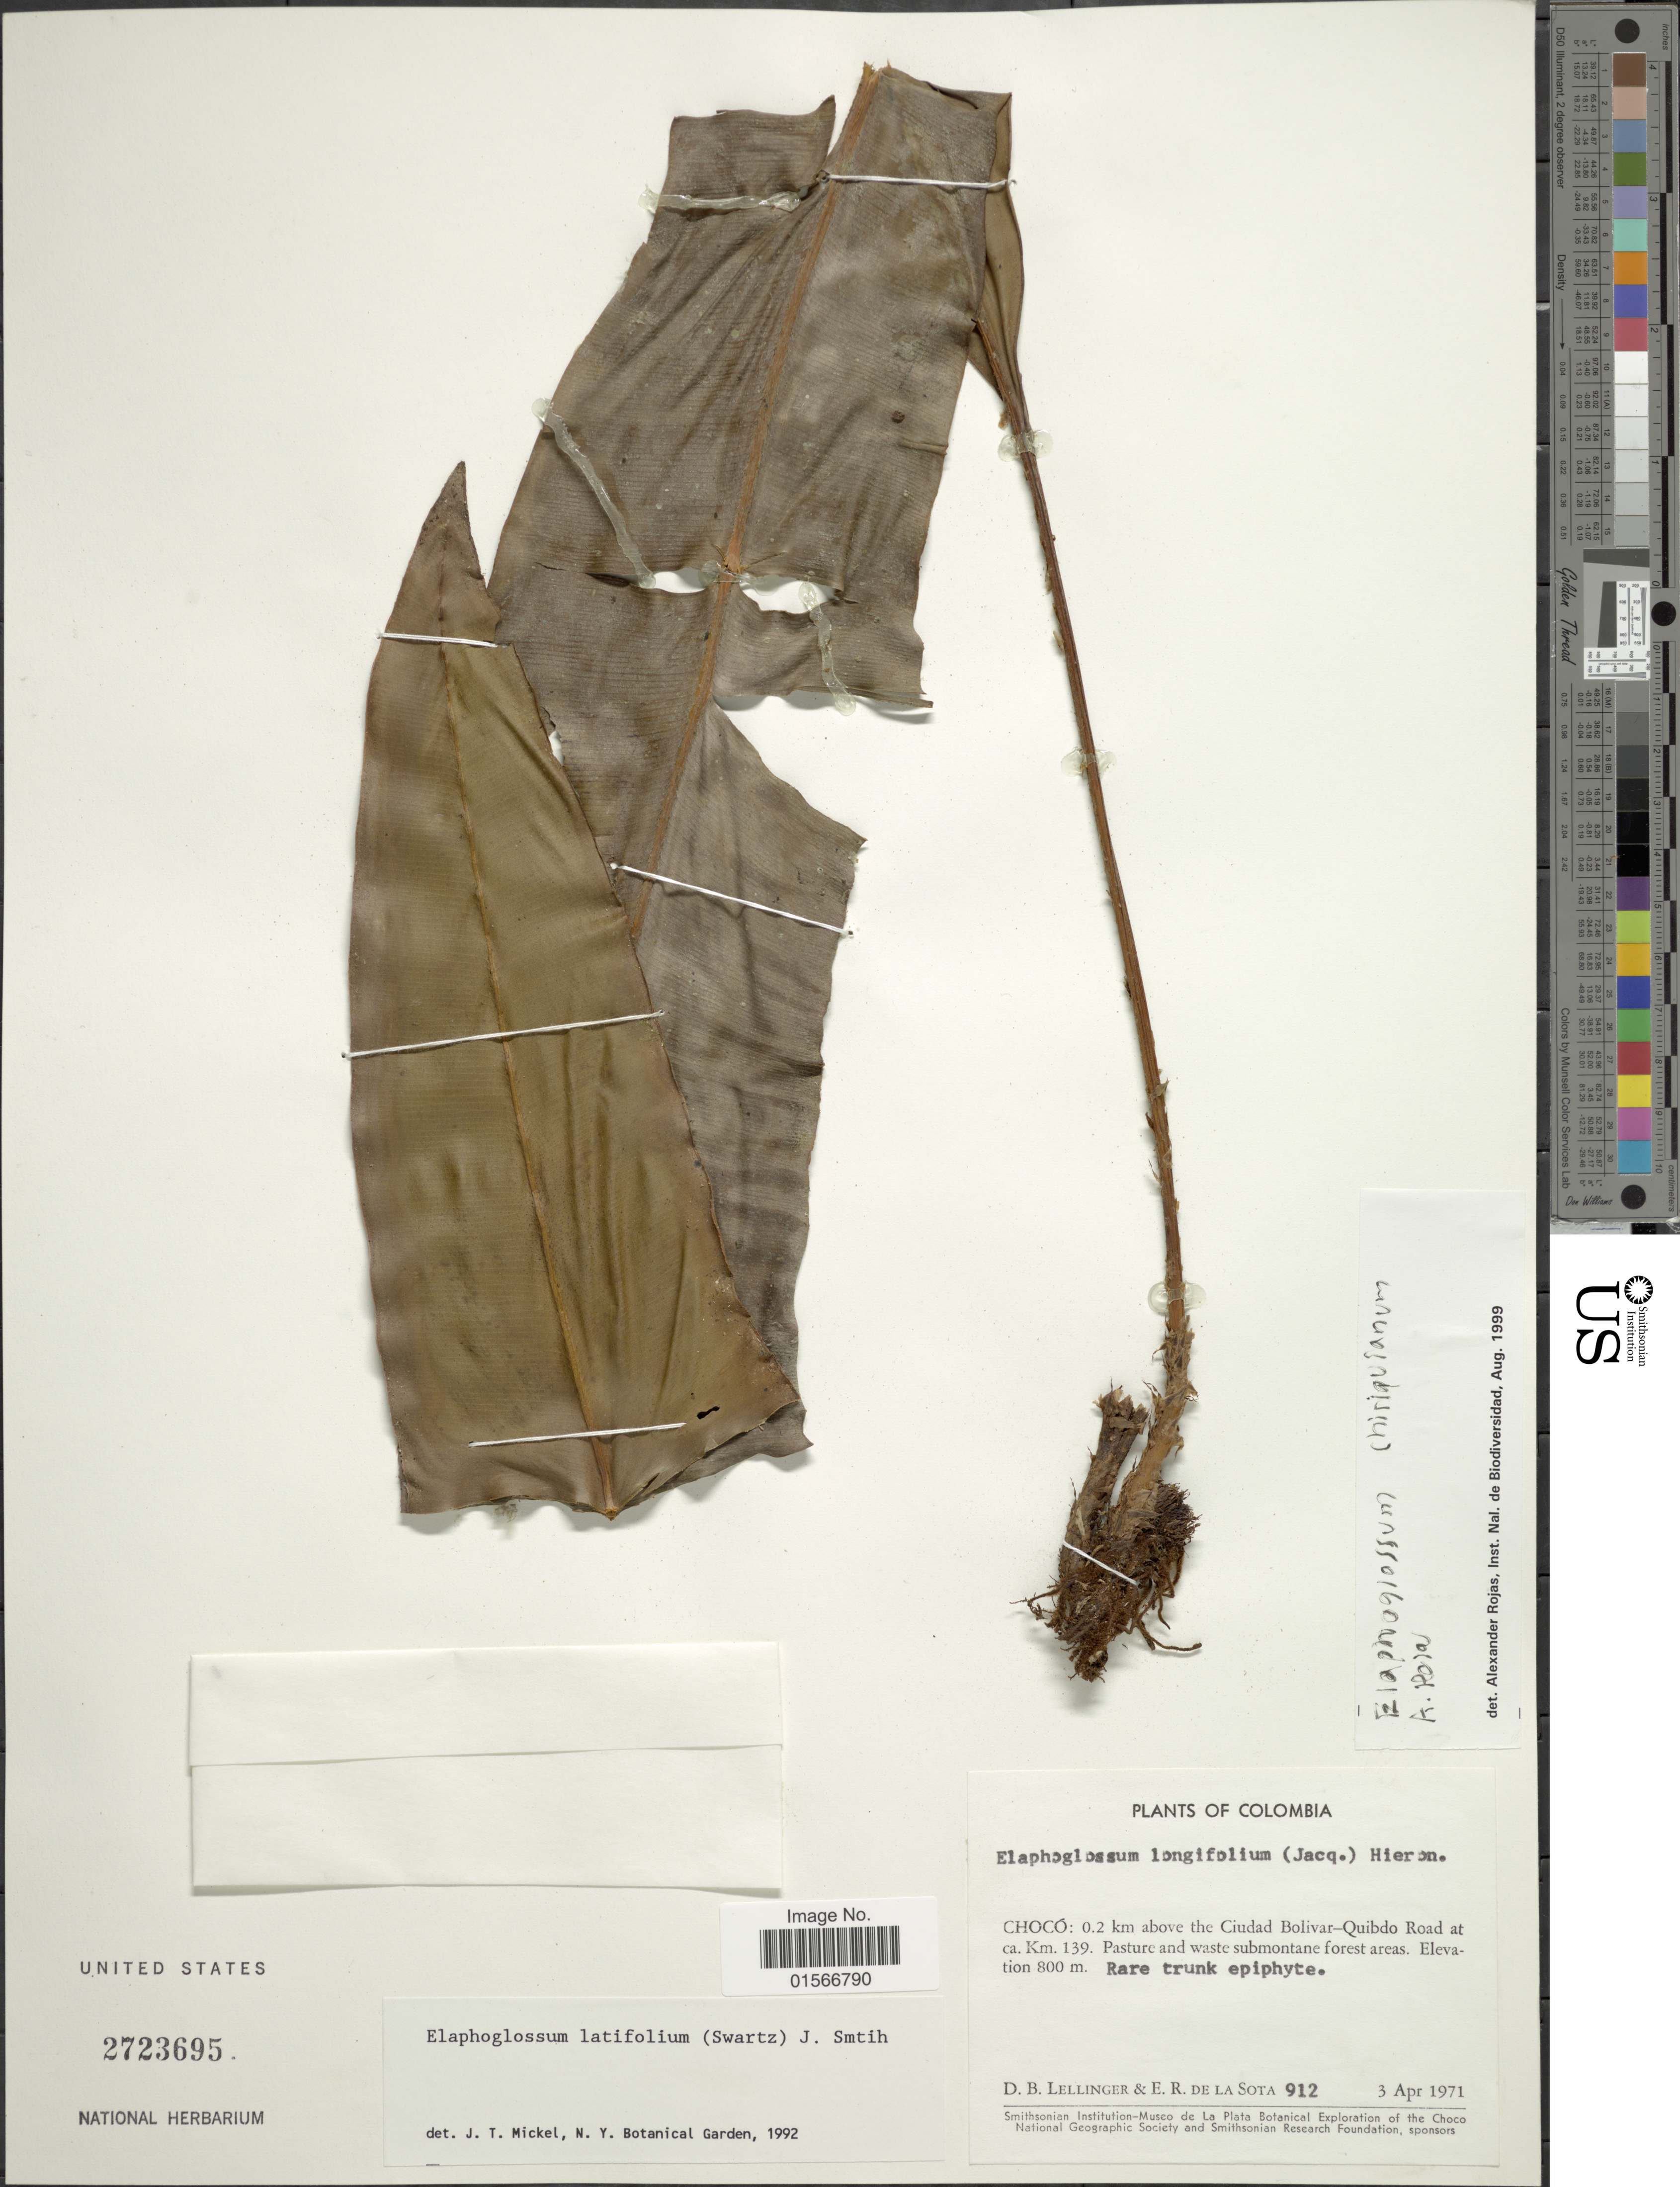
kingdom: Plantae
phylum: Tracheophyta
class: Polypodiopsida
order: Polypodiales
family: Dryopteridaceae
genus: Elaphoglossum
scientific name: Elaphoglossum latifolium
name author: (Sw.) J. Sm.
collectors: D. B. Lellinger & E. R. de la Sota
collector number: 912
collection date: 1971-04-03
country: Colombia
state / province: Chocó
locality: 0.2 km above the Ciudad Bolivar-Quibdo Road at ca. Km 139. Pasture and waste submontane forest areas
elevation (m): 800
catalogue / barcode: US 2723695